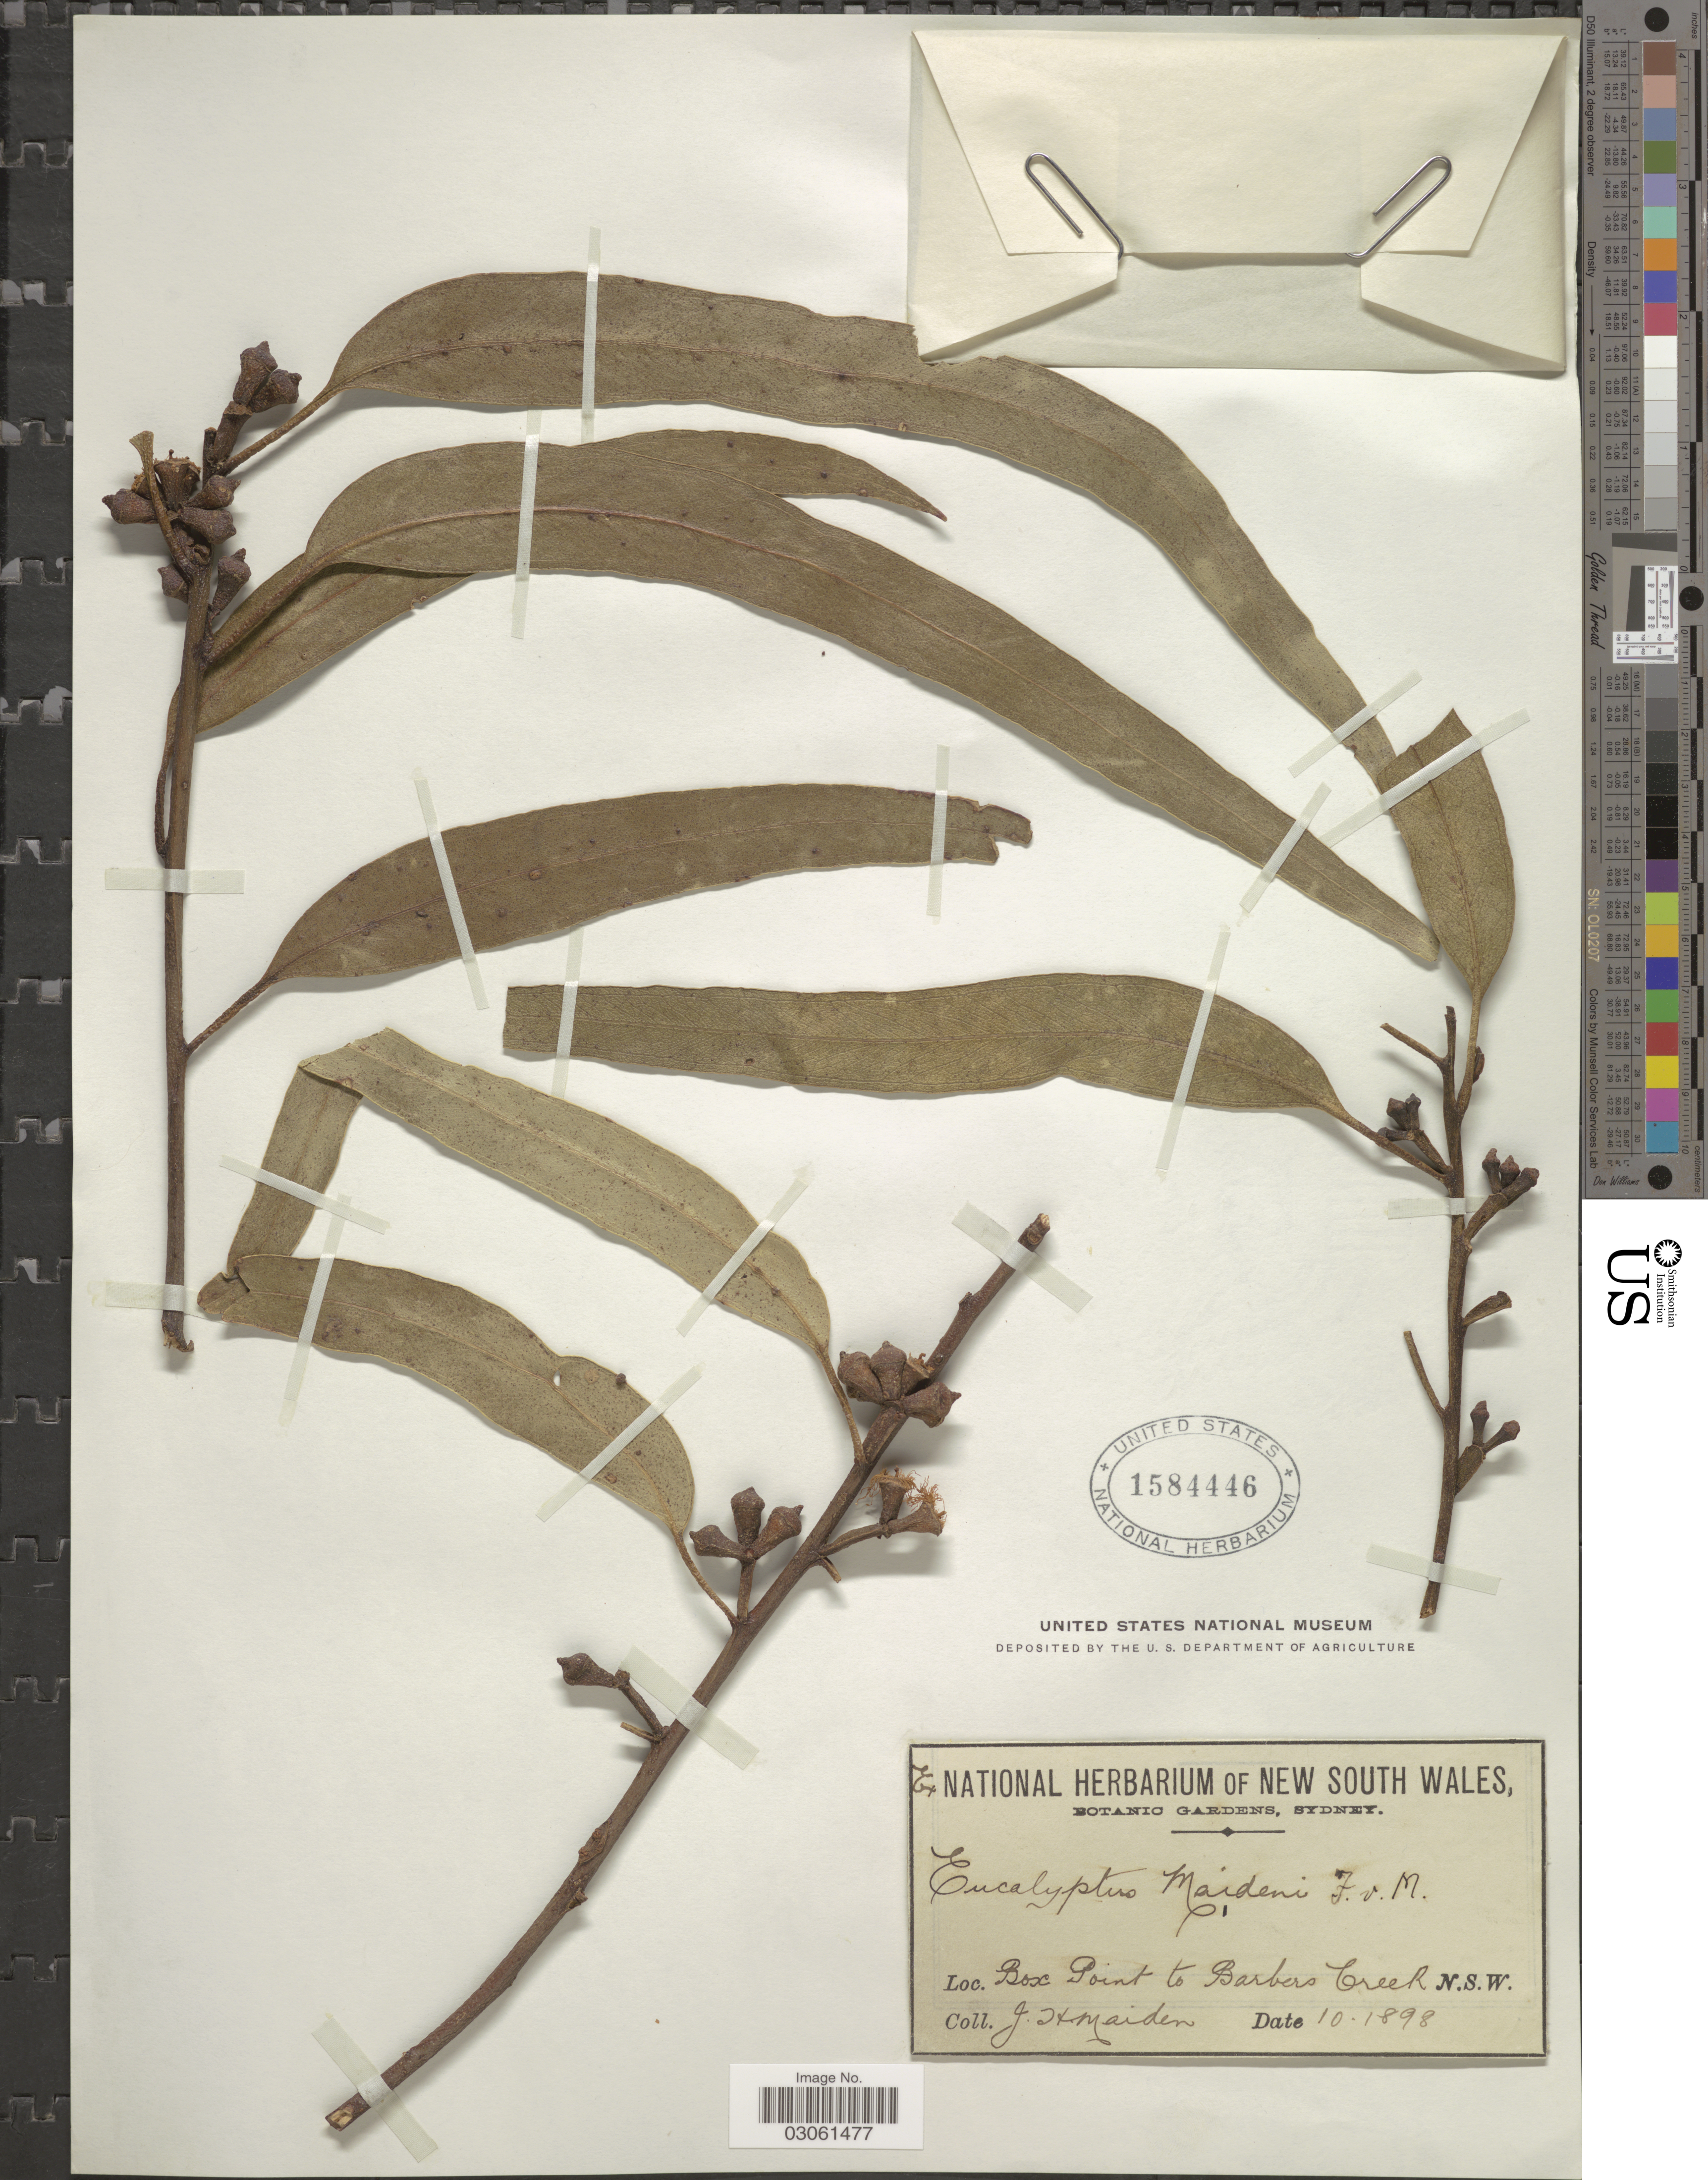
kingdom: Plantae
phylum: Tracheophyta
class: Magnoliopsida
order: Myrtales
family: Myrtaceae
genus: Eucalyptus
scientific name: Eucalyptus maidenii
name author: F. Muell.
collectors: J. Maiden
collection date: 1898-10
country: Australia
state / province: New South Wales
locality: Box Point to Barbers Creek, N. S. W.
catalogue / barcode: US 1584446